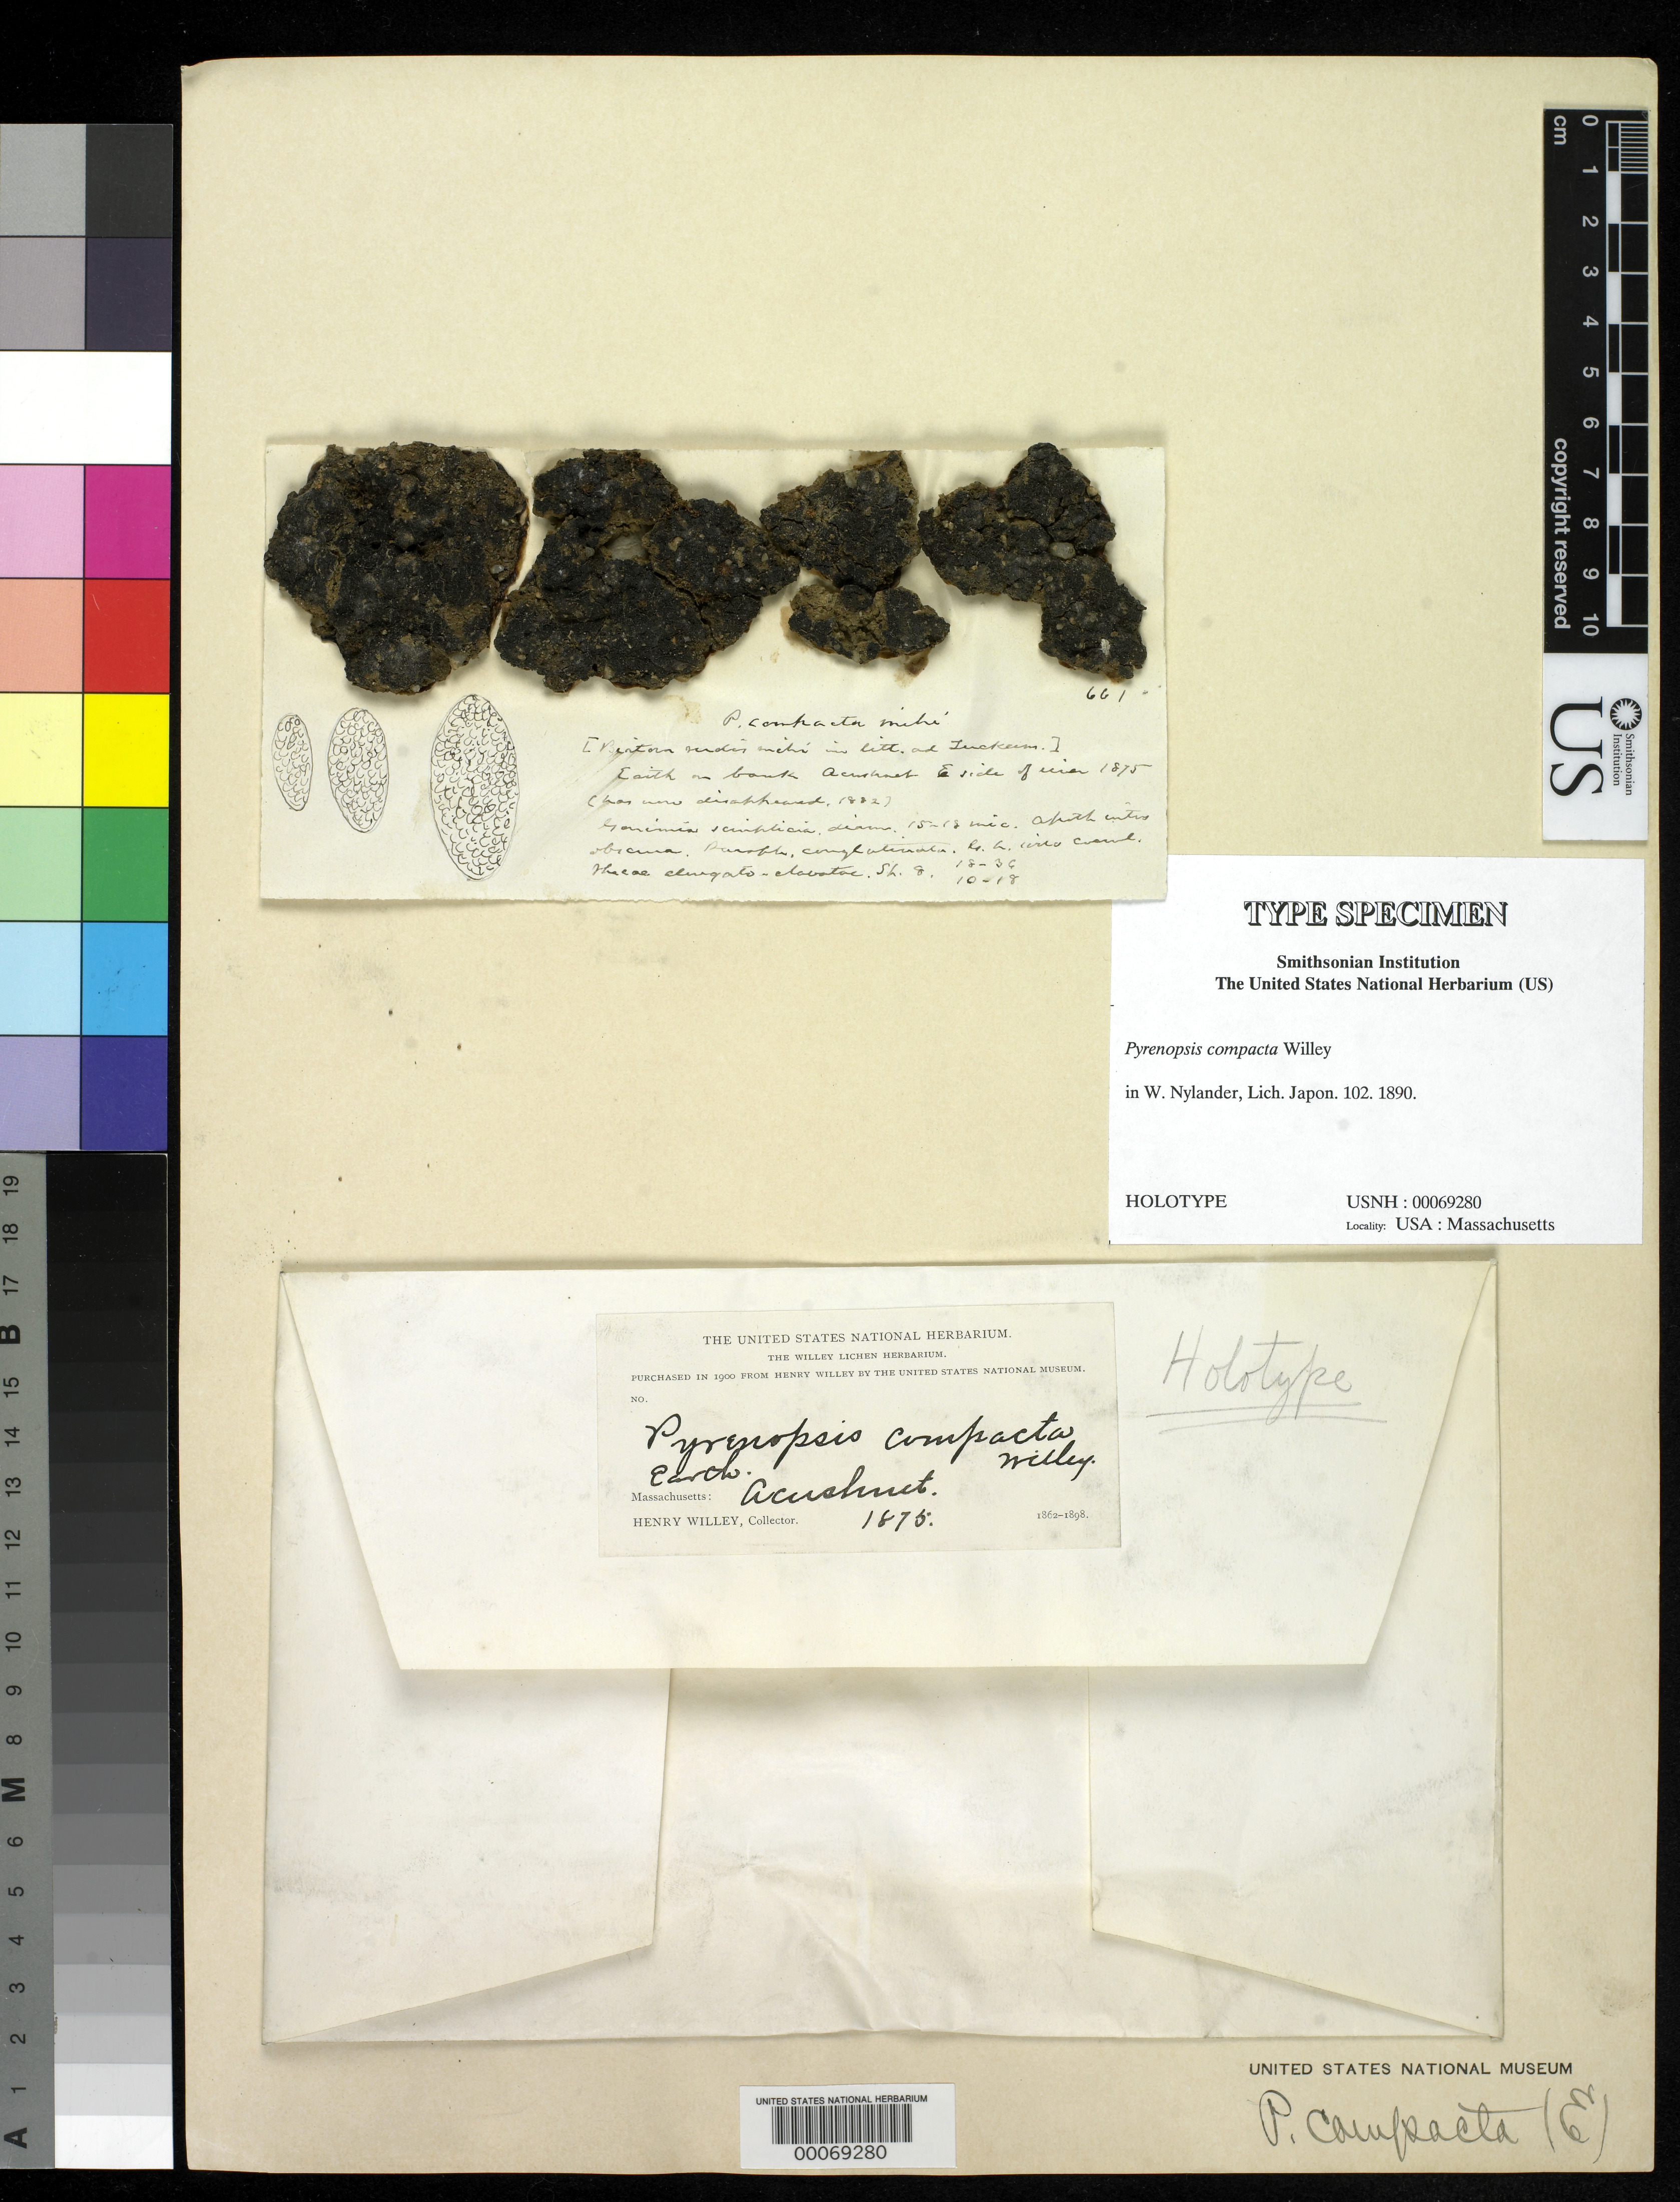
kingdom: Fungi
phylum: Ascomycota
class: Lichinomycetes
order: Lichinales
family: Lichinaceae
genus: Pyrenopsis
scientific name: Pyrenopsis compacta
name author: Willey in Nyl.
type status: Holotype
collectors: H. Willey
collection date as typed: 1875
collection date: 1875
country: United States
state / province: Massachusetts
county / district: Bristol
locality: Acushnet.